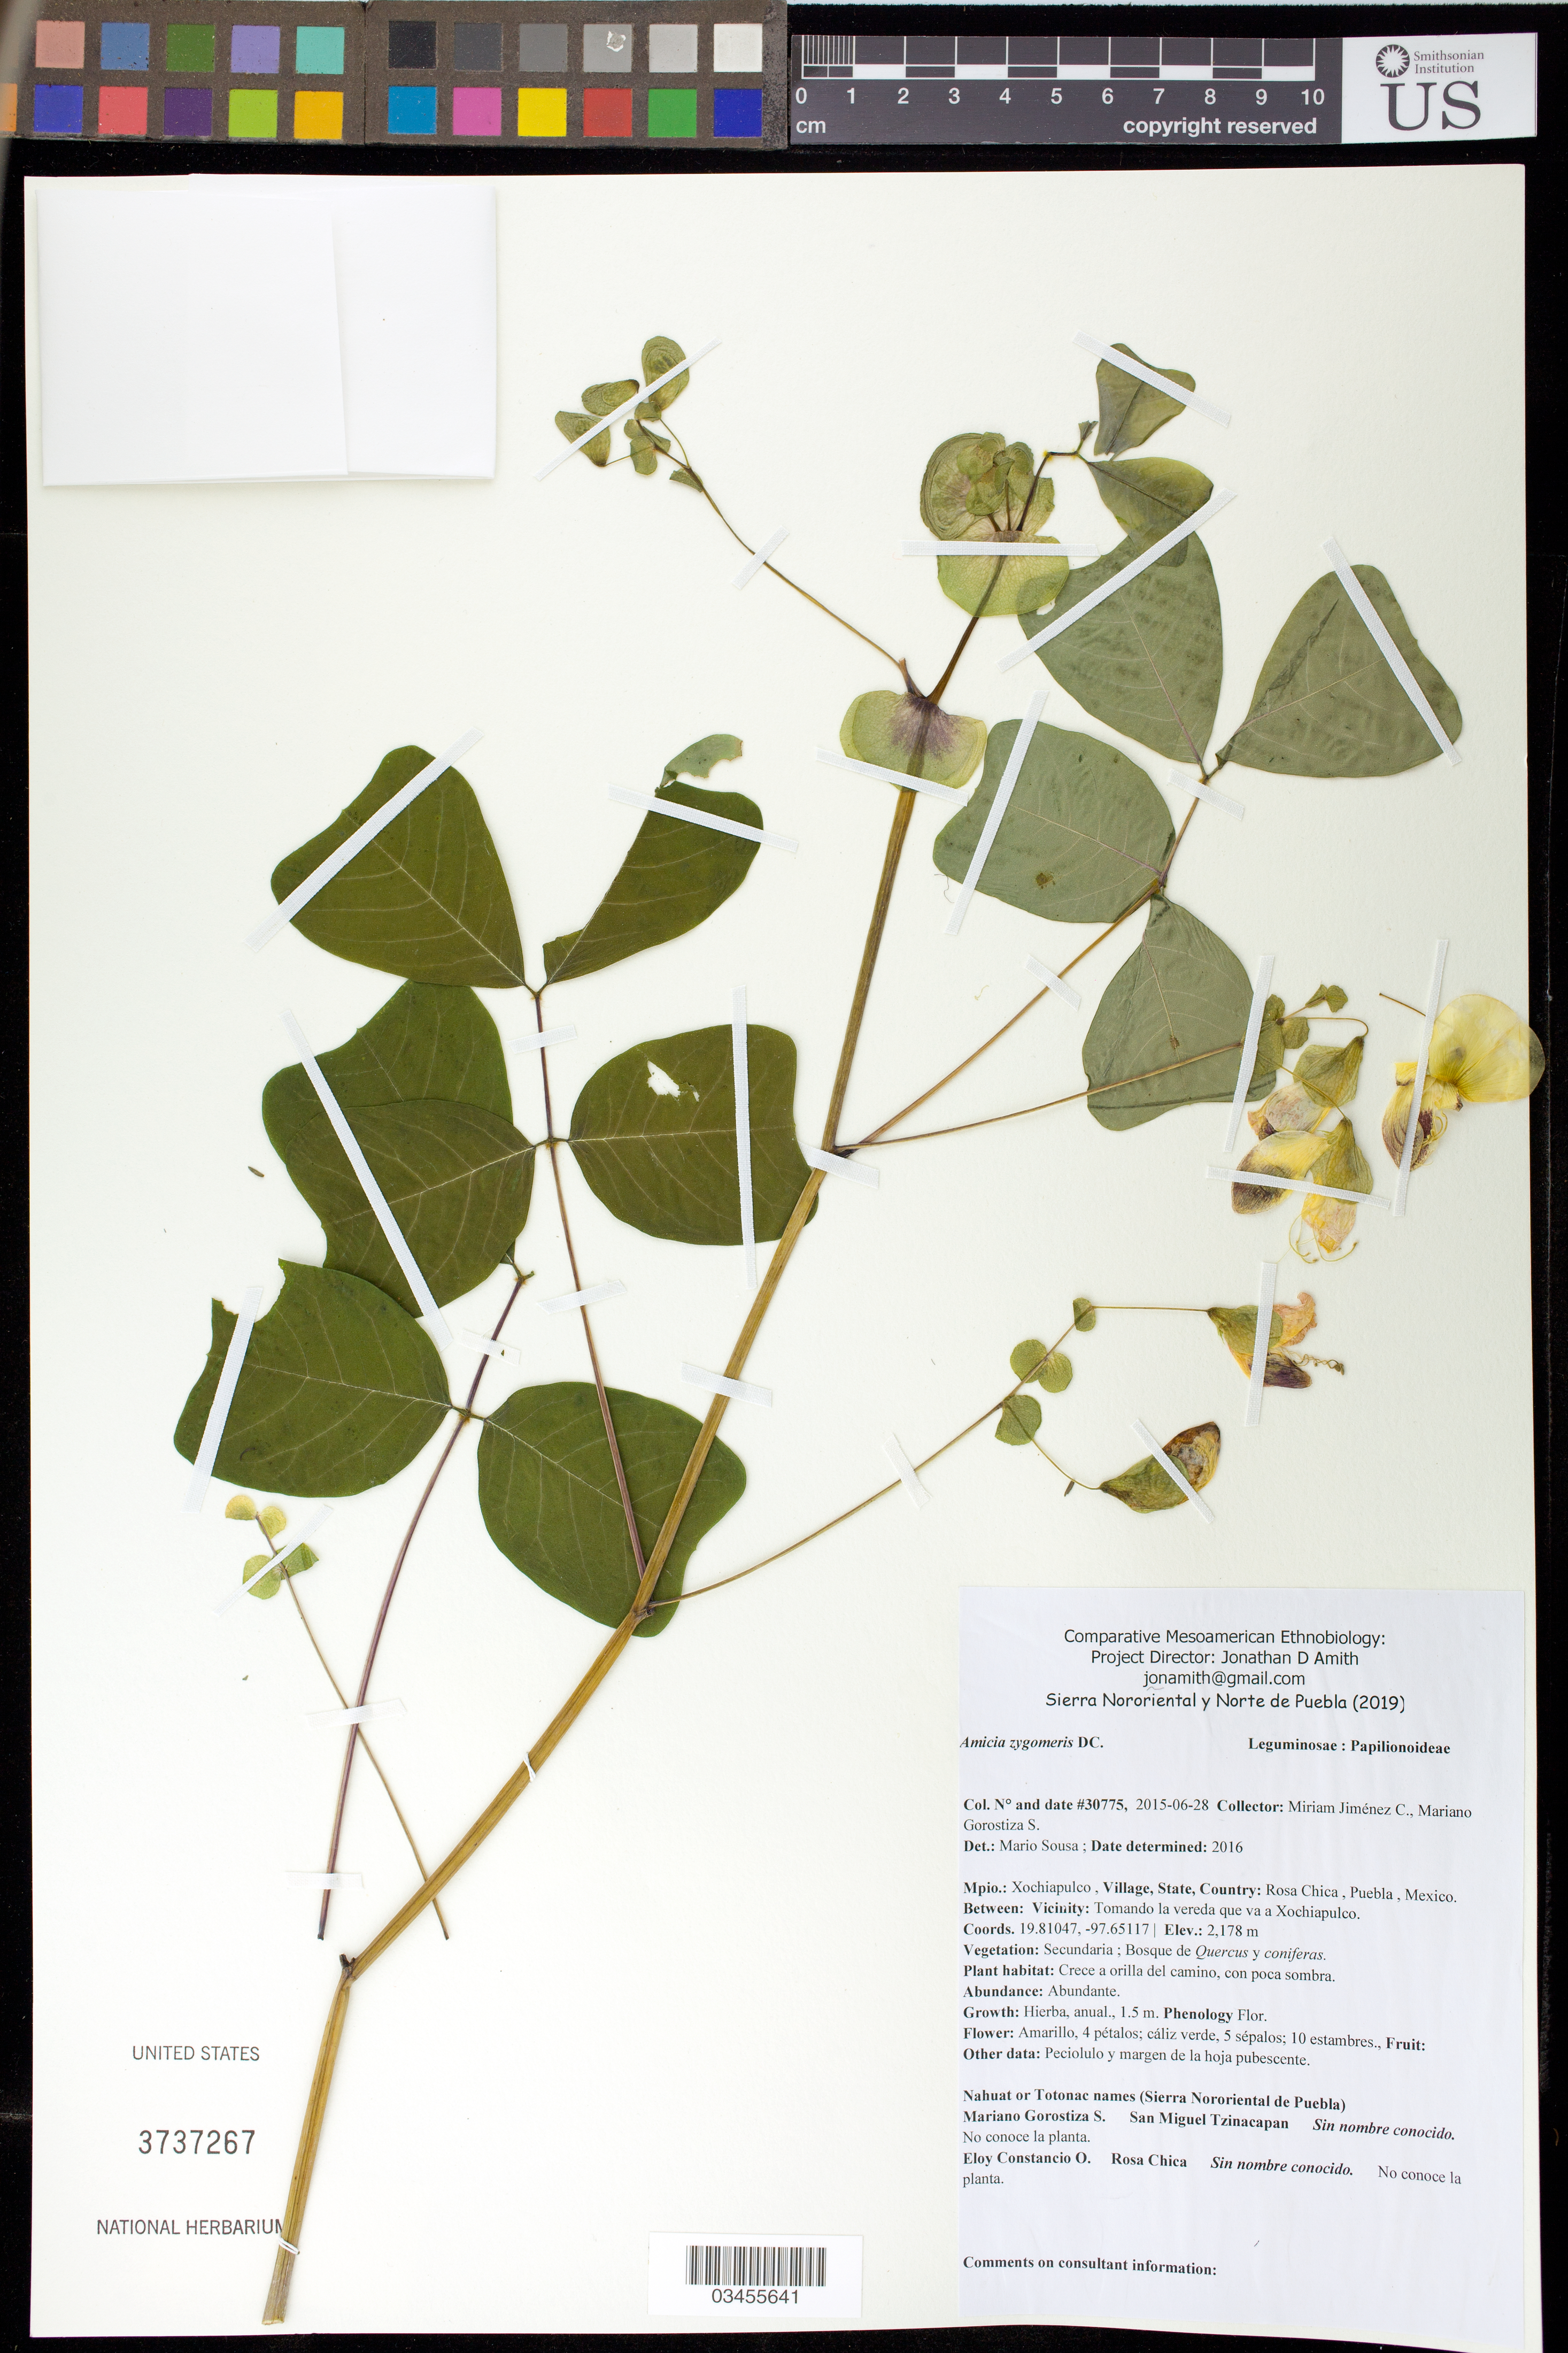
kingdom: Plantae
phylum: Tracheophyta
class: Magnoliopsida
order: Fabales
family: Fabaceae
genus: Amicia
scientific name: Amicia zygomeris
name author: DC.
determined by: Sousa S., Mario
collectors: M. Jiménez Chimil & M. Gorostiza S.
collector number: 30775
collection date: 2015-06-28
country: México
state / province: Puebla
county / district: Xochiapulco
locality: PUEBLO: Rosa Chica; LOCALIDAD EXACTA: Tomando la vereda que va a Xochiapulco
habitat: Bosque de Quercus y coníferas | A orilla del camino, con poca sombra.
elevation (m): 2178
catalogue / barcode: US 3737267